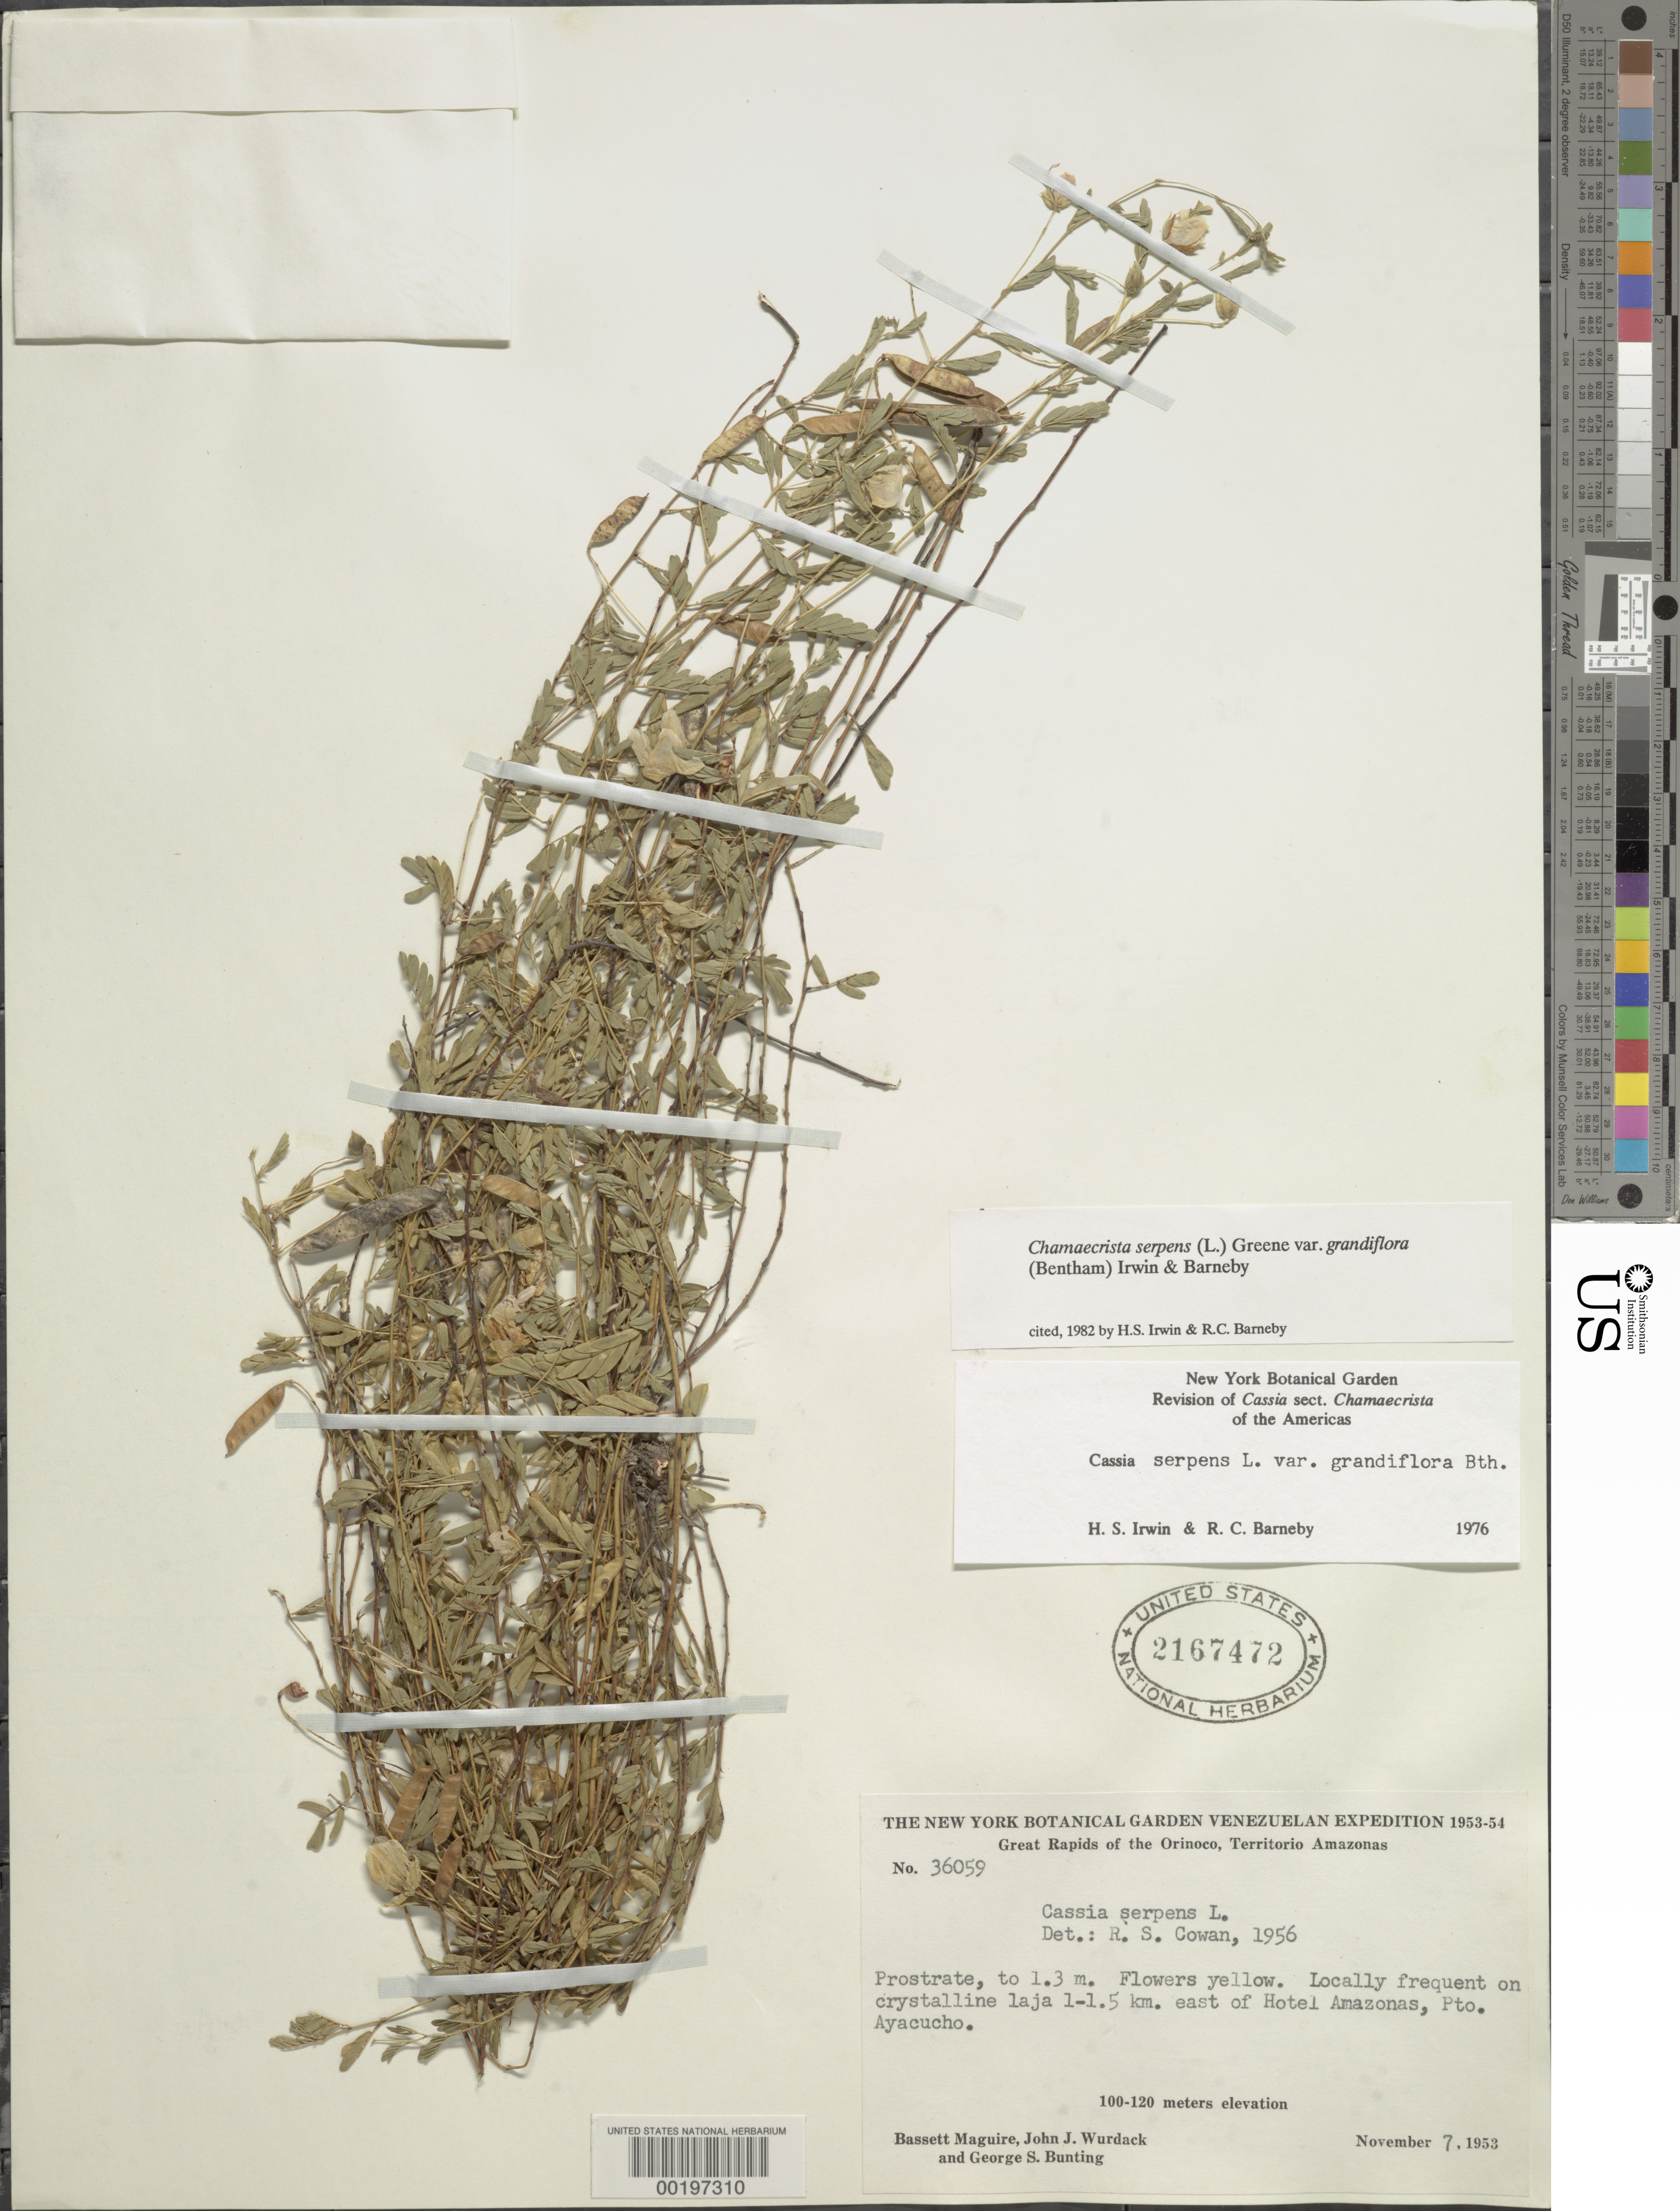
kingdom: Plantae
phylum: Tracheophyta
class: Magnoliopsida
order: Fabales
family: Fabaceae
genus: Chamaecrista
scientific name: Chamaecrista serpens var. grandiflora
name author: (Benth.) H.S. Irwin & Barneby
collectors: B. Maguire, J. J. Wurdack & G. S. Bunting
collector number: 36059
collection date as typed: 07 Nov 1953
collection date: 1953-11-07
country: Venezuela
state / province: Amazonas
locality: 1-1.5 km E of Hotel Amazonas, Pto. Ayacucho; great rapids of the Orinoco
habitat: On crystalline laja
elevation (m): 100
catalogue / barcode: US 2167472